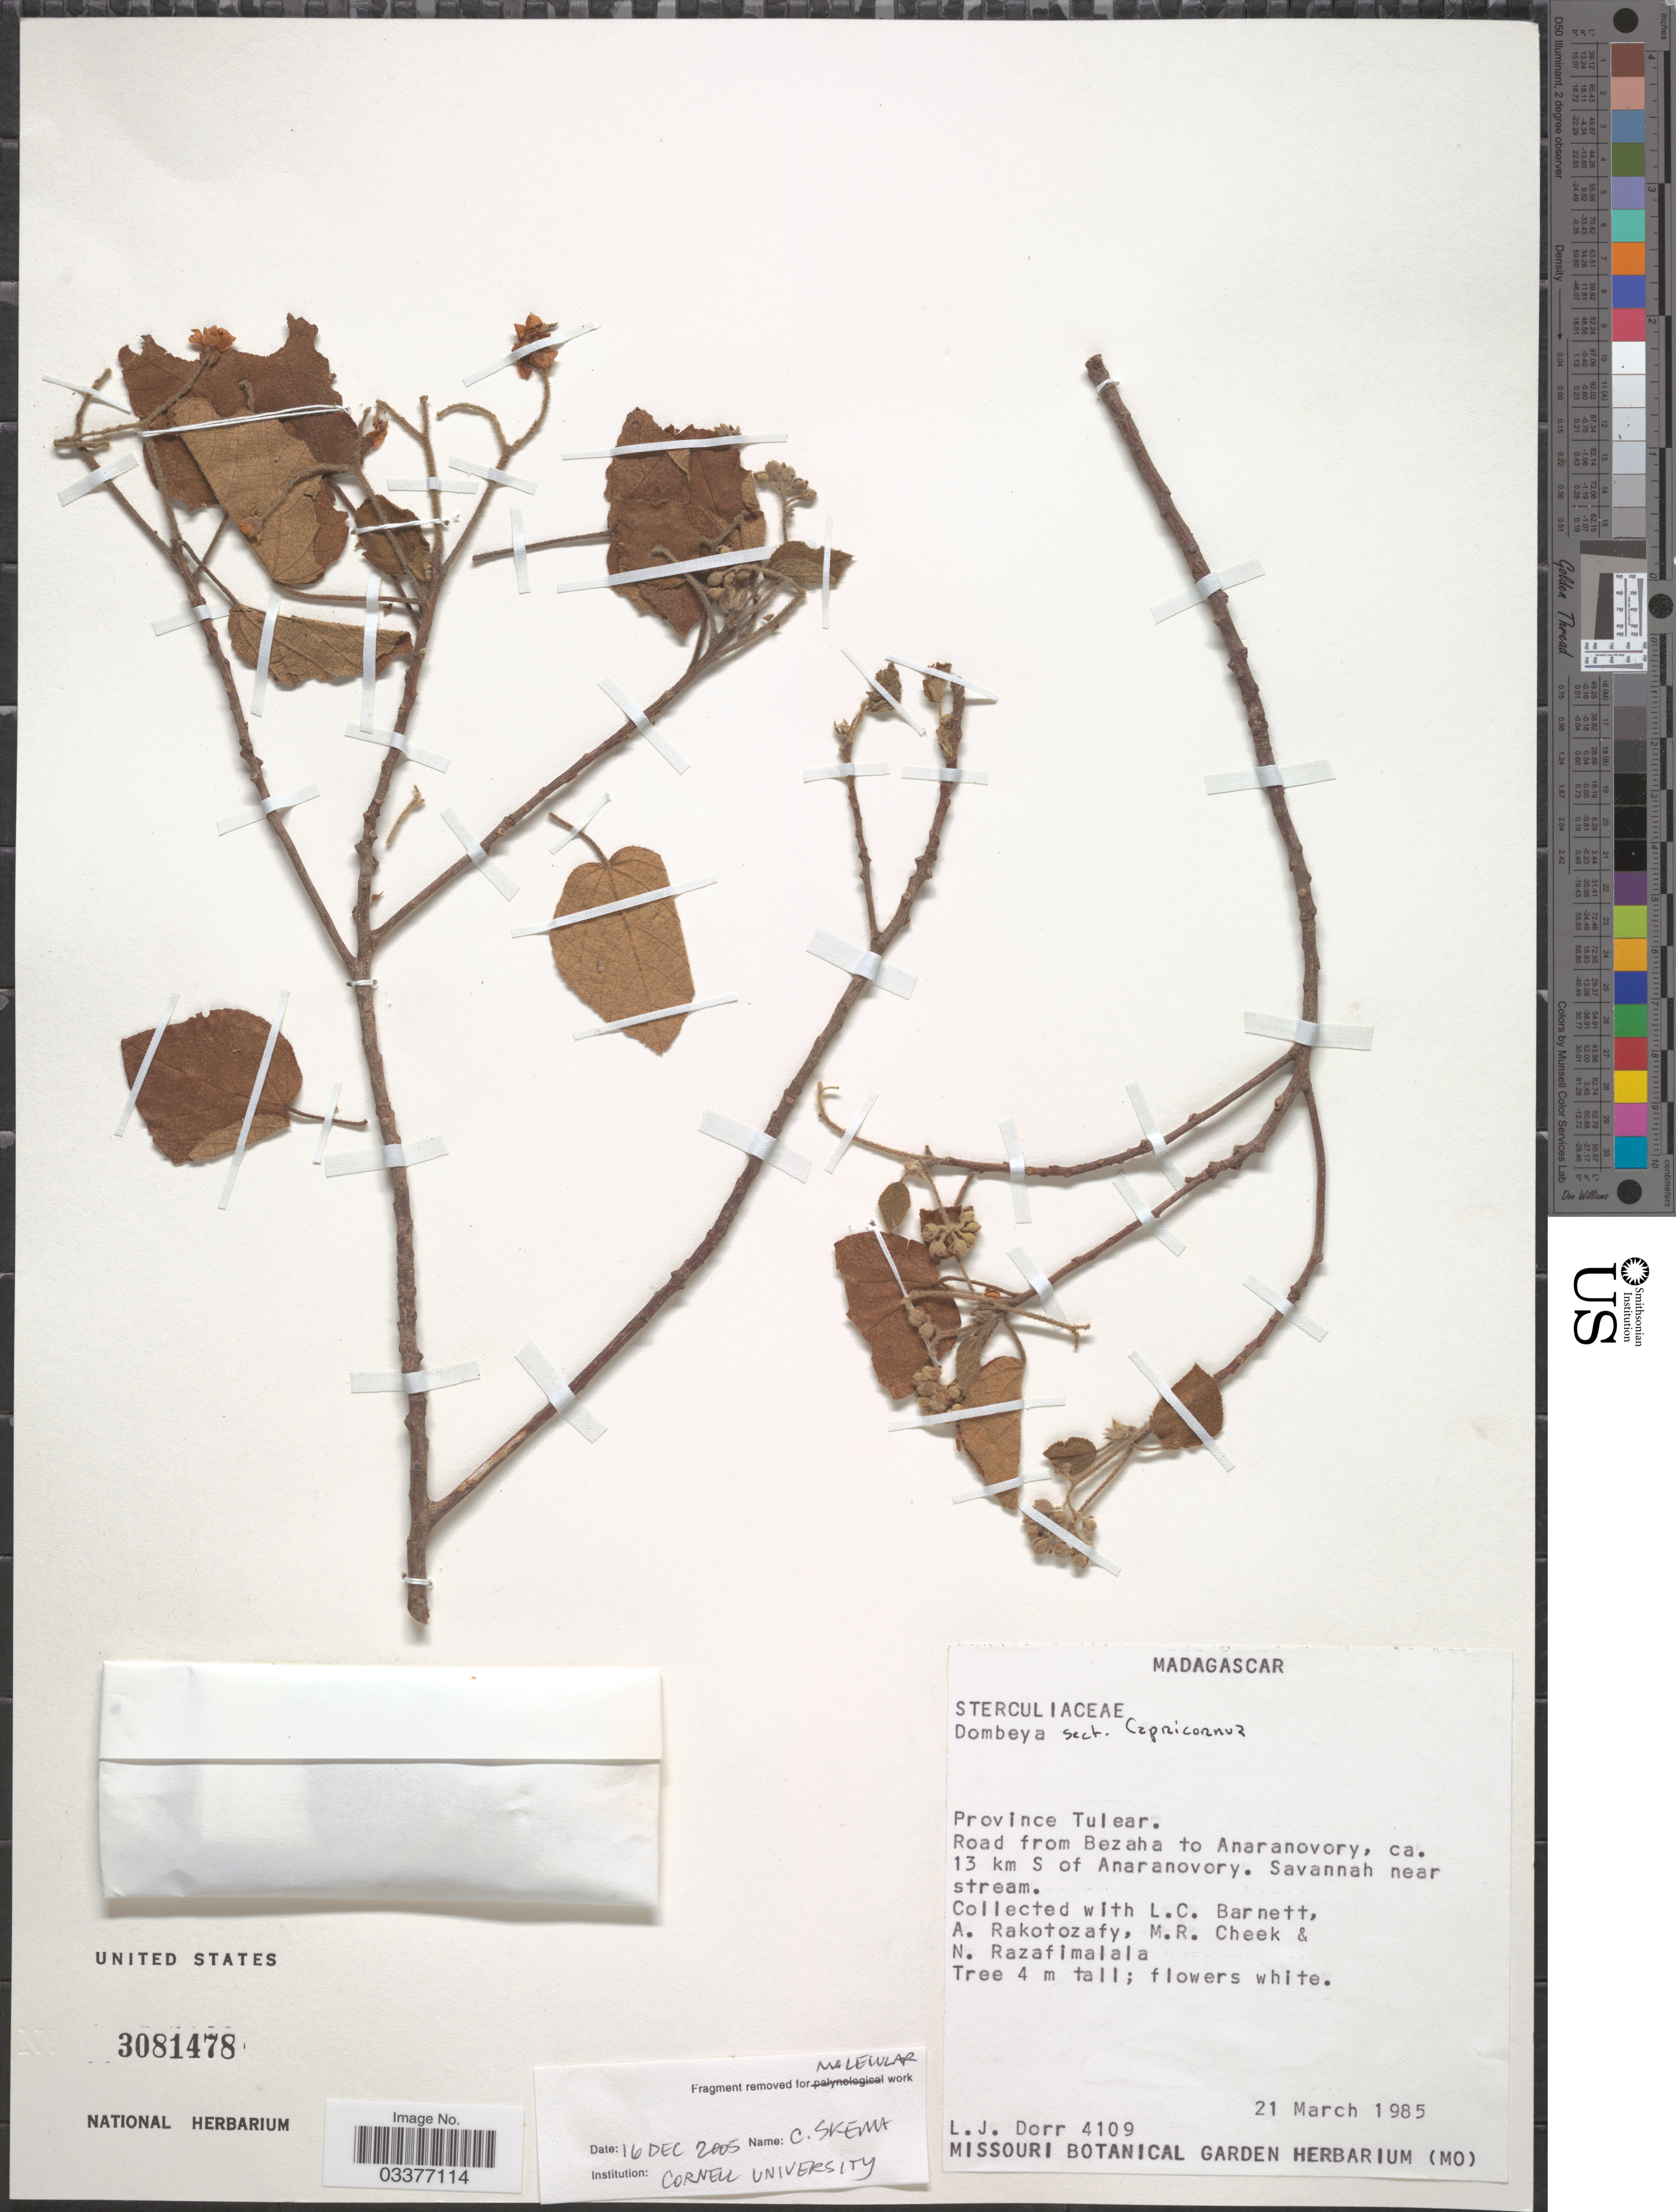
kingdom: Plantae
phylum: Tracheophyta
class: Magnoliopsida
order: Malvales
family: Malvaceae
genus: Dombeya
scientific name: Dombeya greveana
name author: Baill.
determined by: Jourdain-Fievet, L.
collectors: L. J. Dorr, L. C. Barnett, A. Rakotozafy, M. Cheek & N. Razafimalala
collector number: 4109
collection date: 1985-03-21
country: Madagascar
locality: Province Tulear. Road from Bezaha to Anaranovory, ca. 13 km S of Anaranovory.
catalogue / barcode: US 3081478